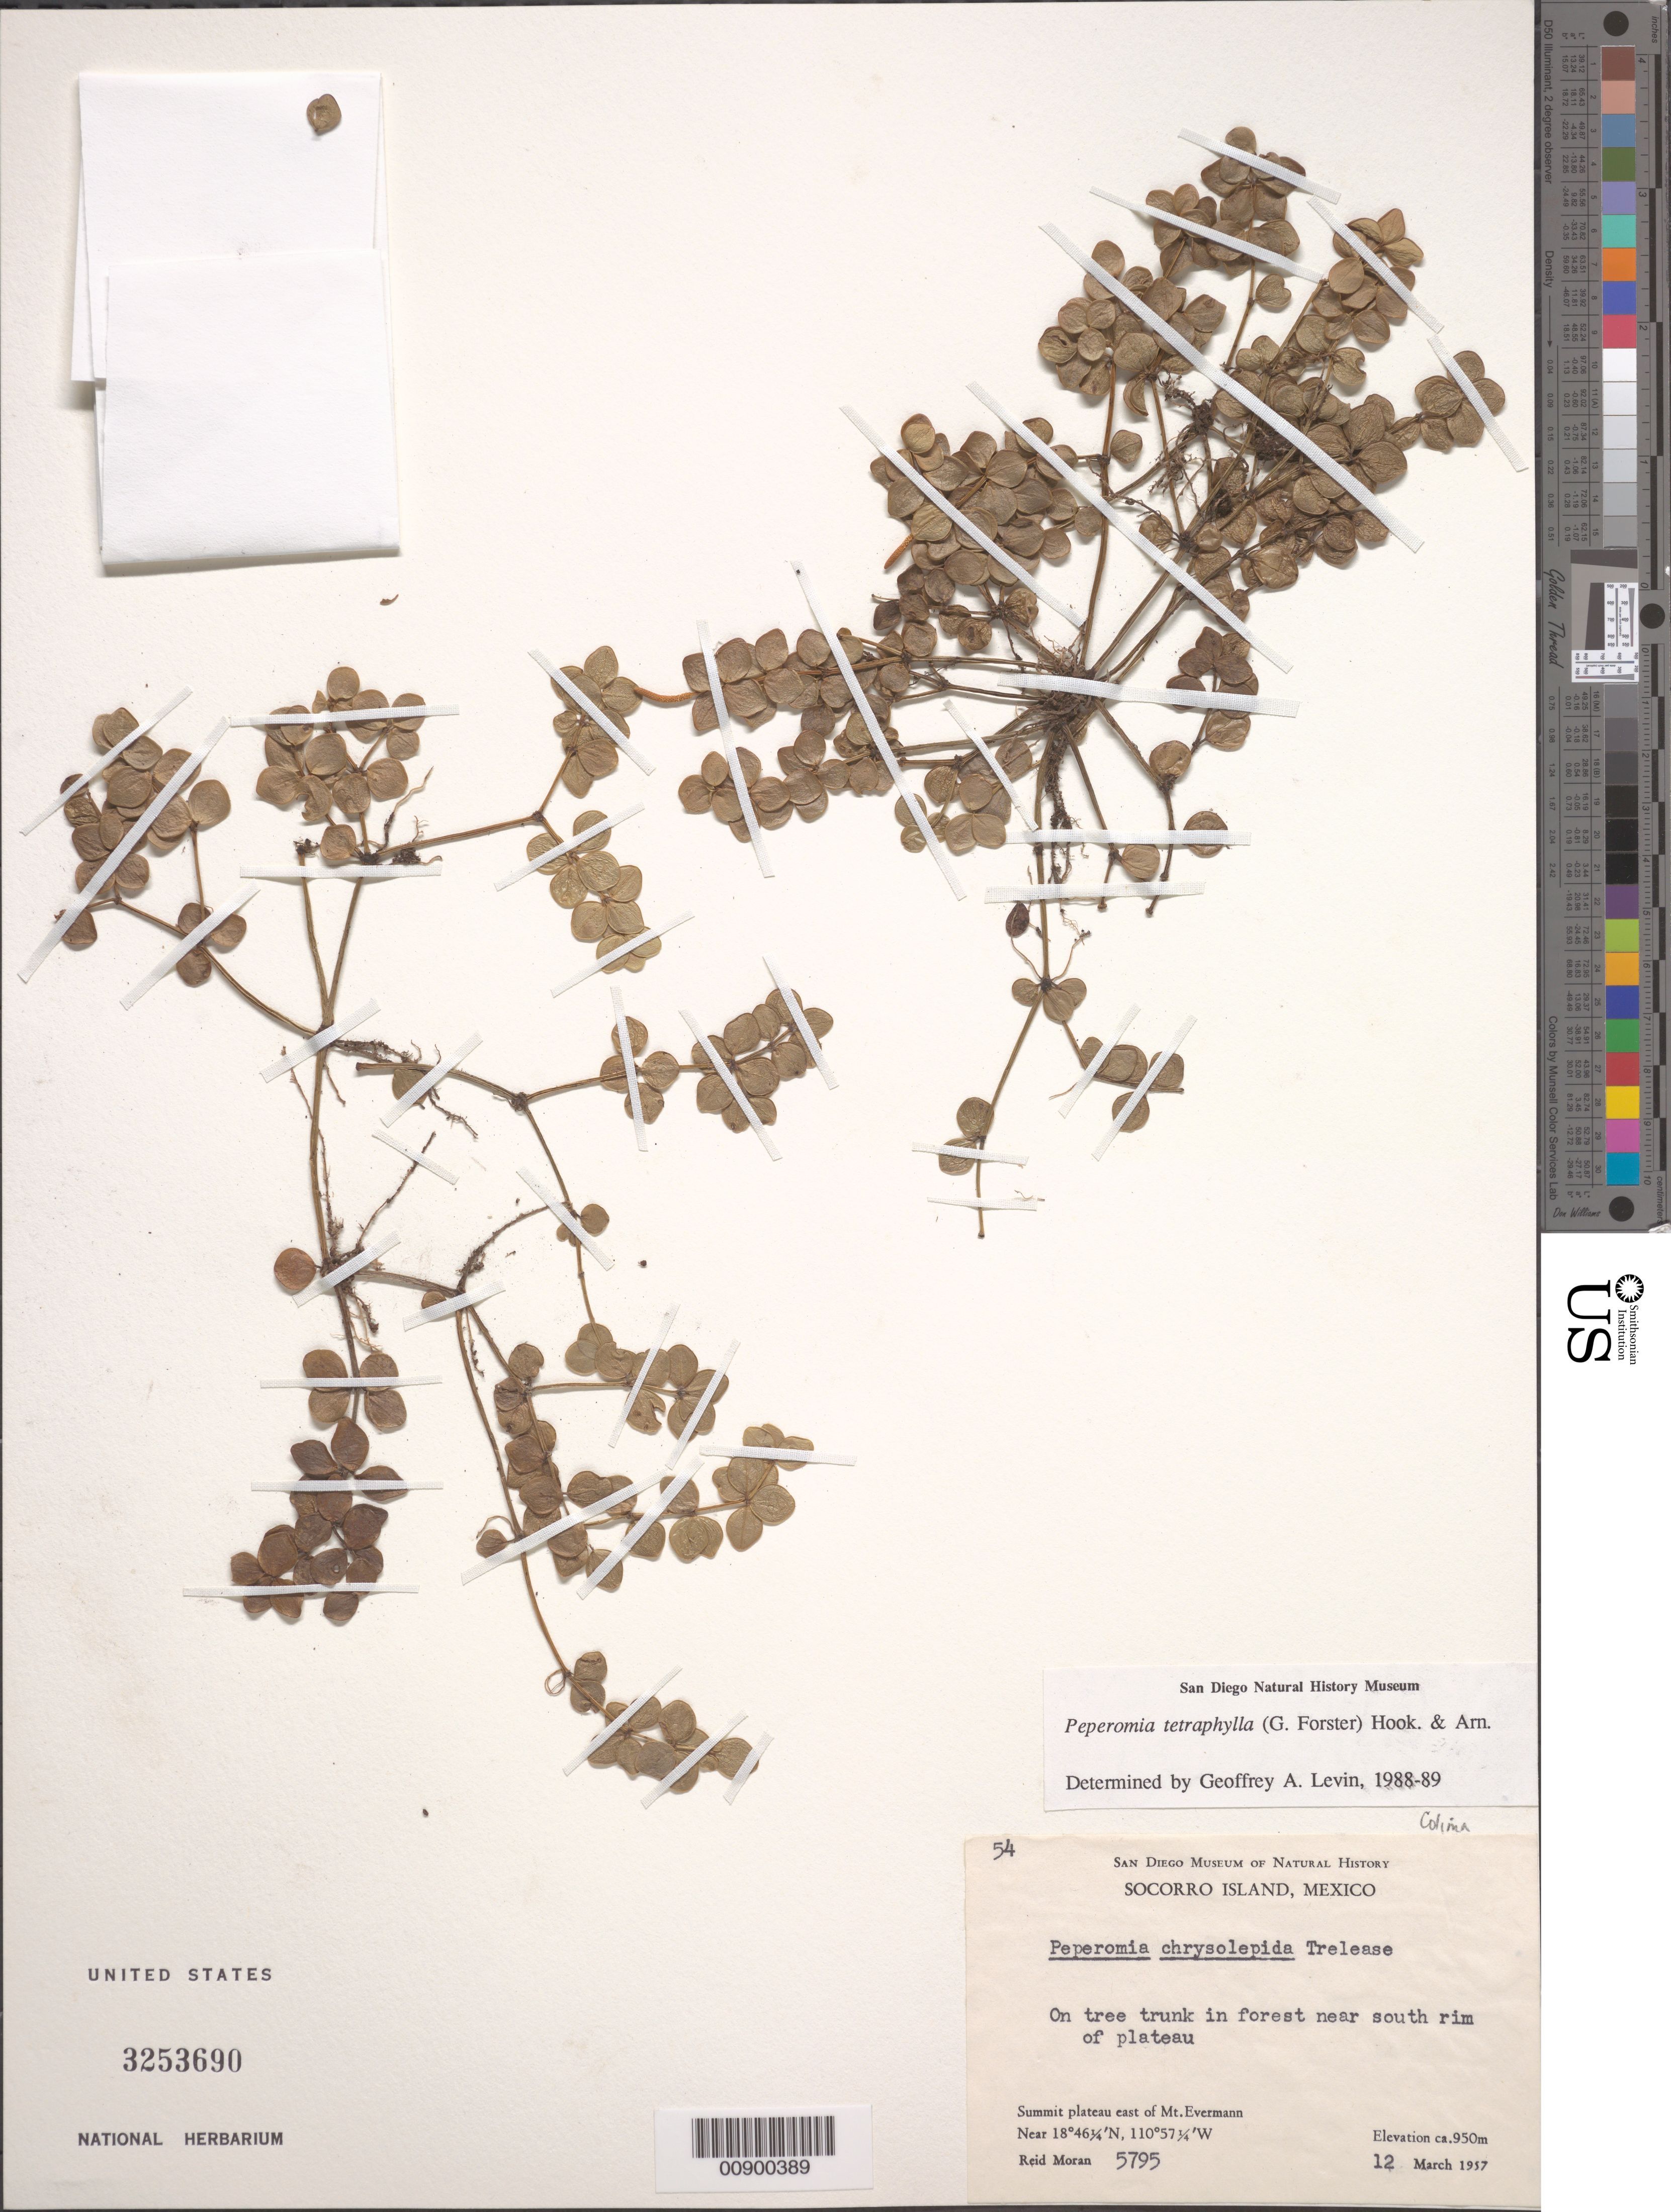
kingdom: Plantae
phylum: Tracheophyta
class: Magnoliopsida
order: Piperales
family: Piperaceae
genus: Peperomia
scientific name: Peperomia trichopus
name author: Trel. in J.F. Macbr.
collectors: R. V. Moran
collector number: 5795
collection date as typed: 12 Mar 1957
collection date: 1957-03-12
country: Mexico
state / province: Colima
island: Socorro I.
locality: Summit plateau east of Mt. Evermann. Socorro Island. Near south rim of plateau.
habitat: On tree trunk in forest.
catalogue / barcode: US 3253690